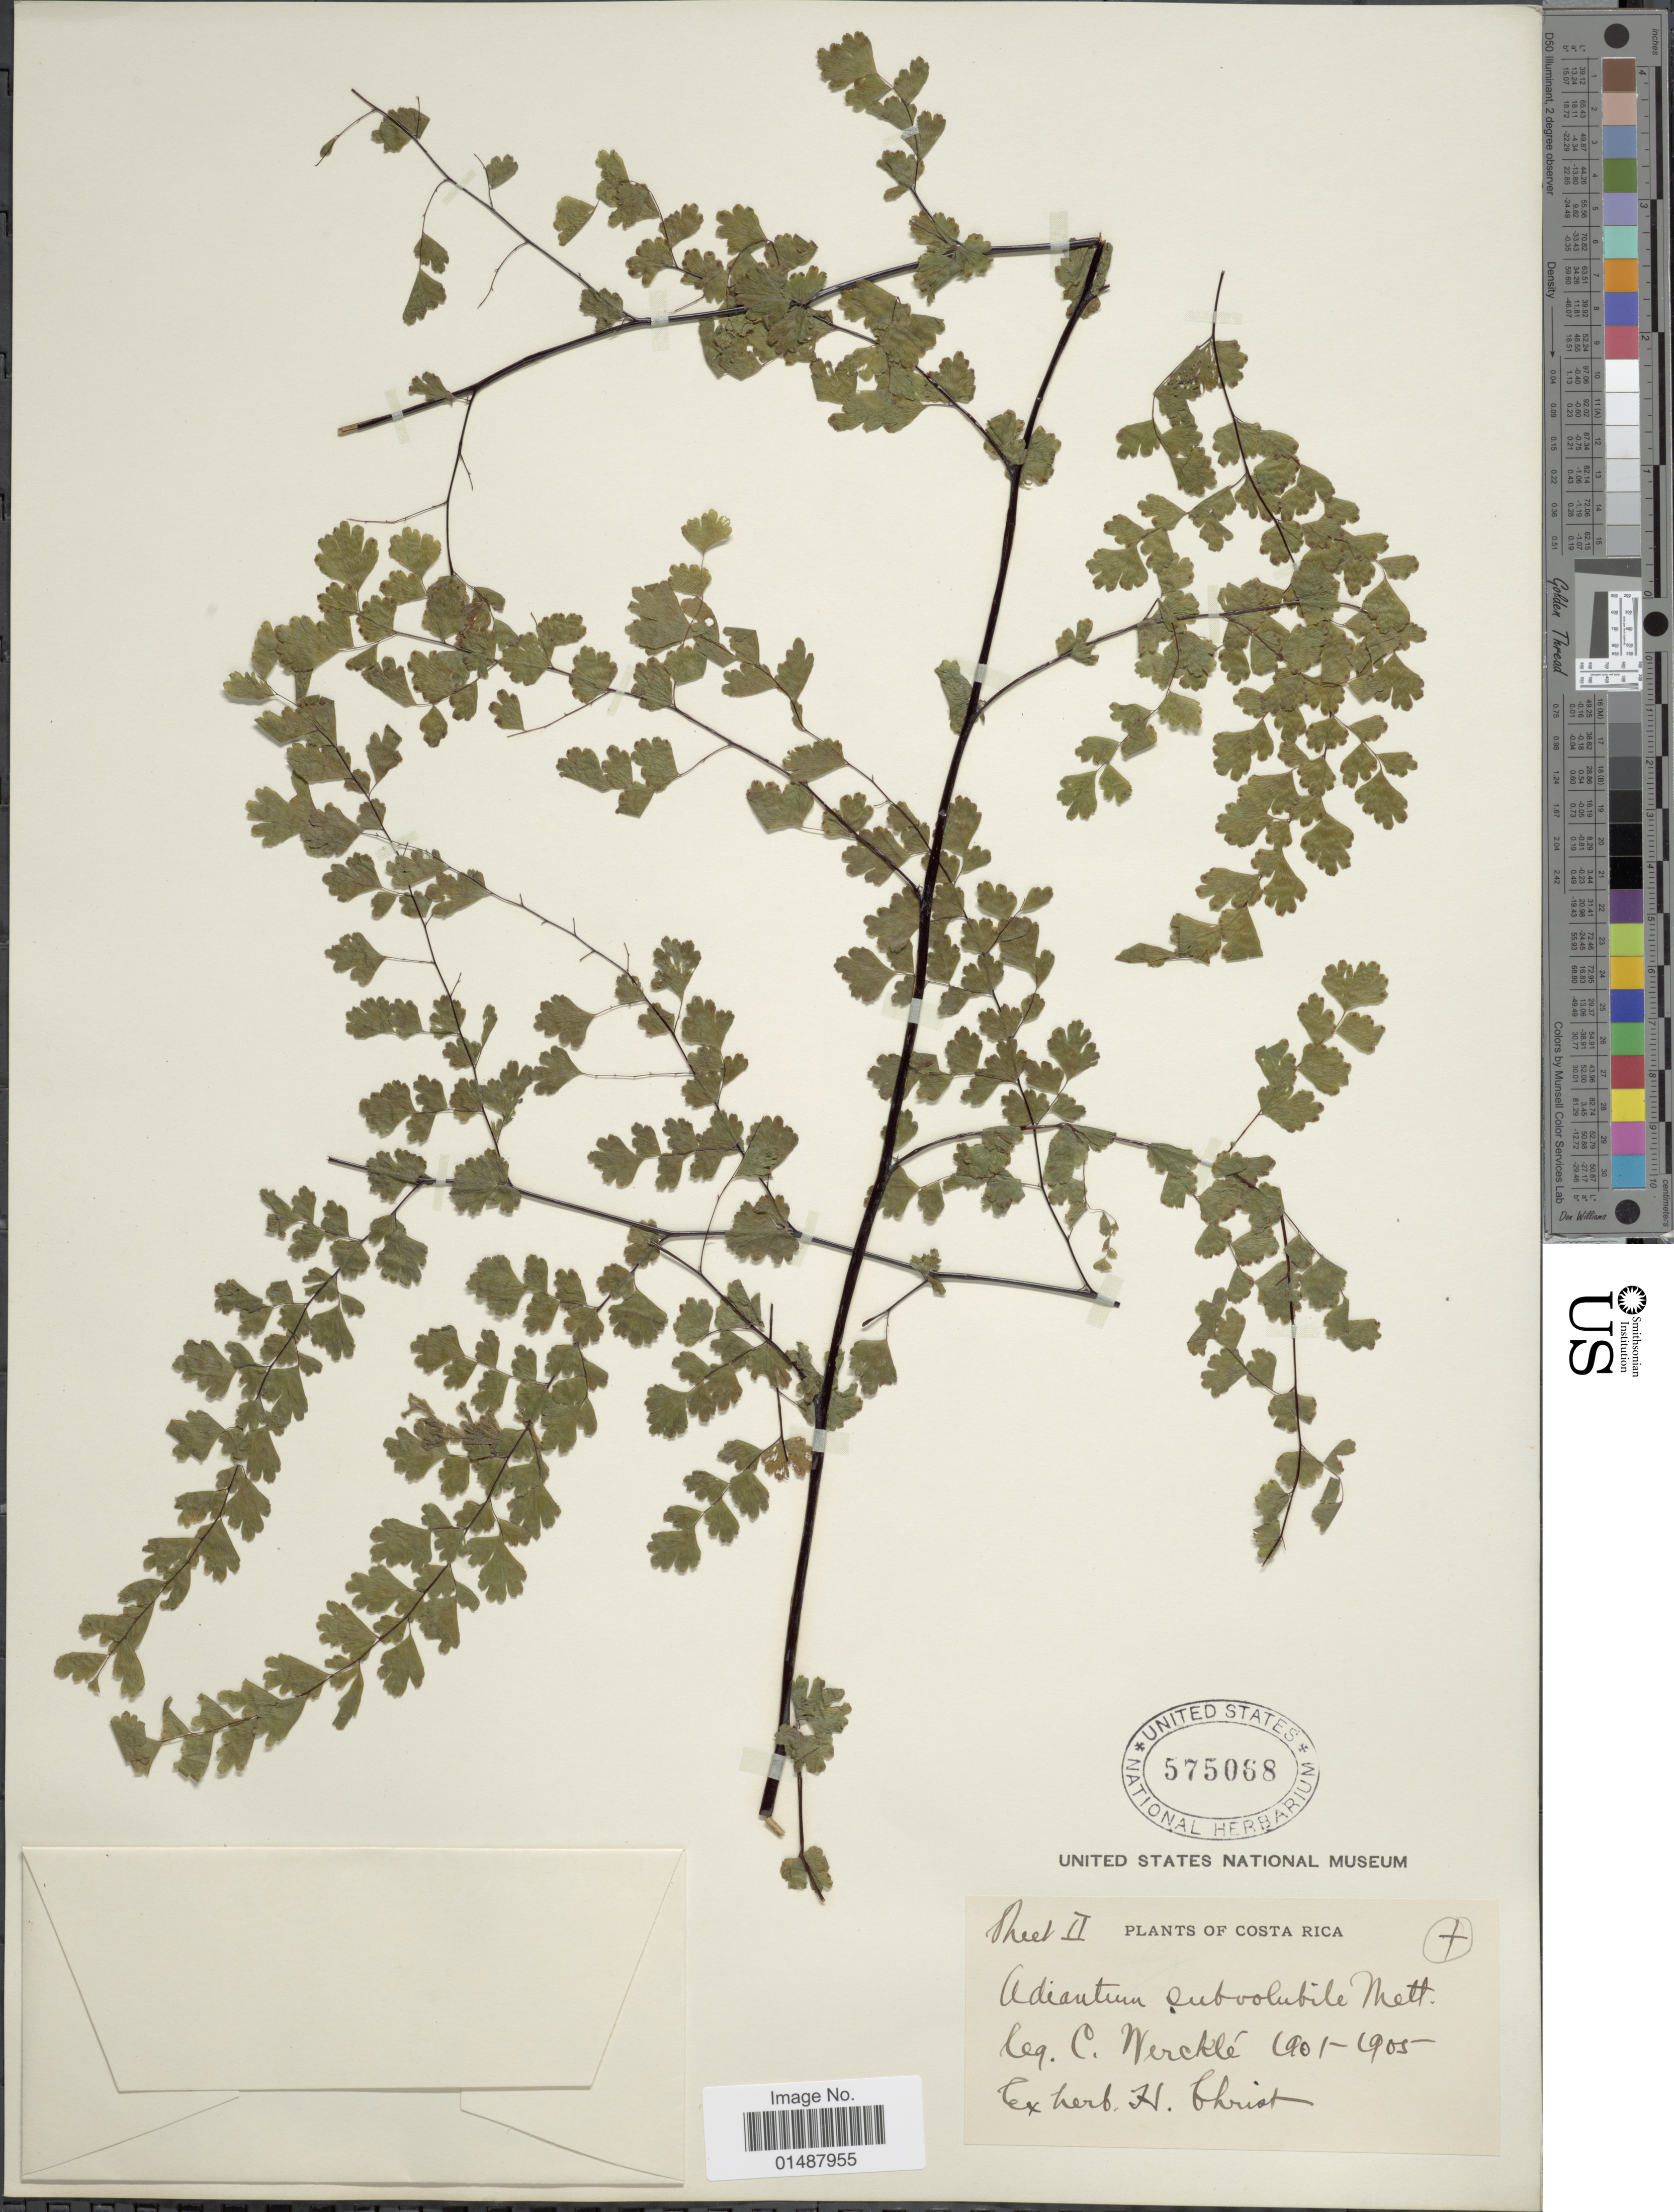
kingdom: Plantae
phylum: Tracheophyta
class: Polypodiopsida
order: Polypodiales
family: Pteridaceae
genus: Adiantum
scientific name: Adiantum concinnum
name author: Humb. & Bonpl. ex Willd.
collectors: C. Wercklé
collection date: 1901/1905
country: Costa Rica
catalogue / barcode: US 575068